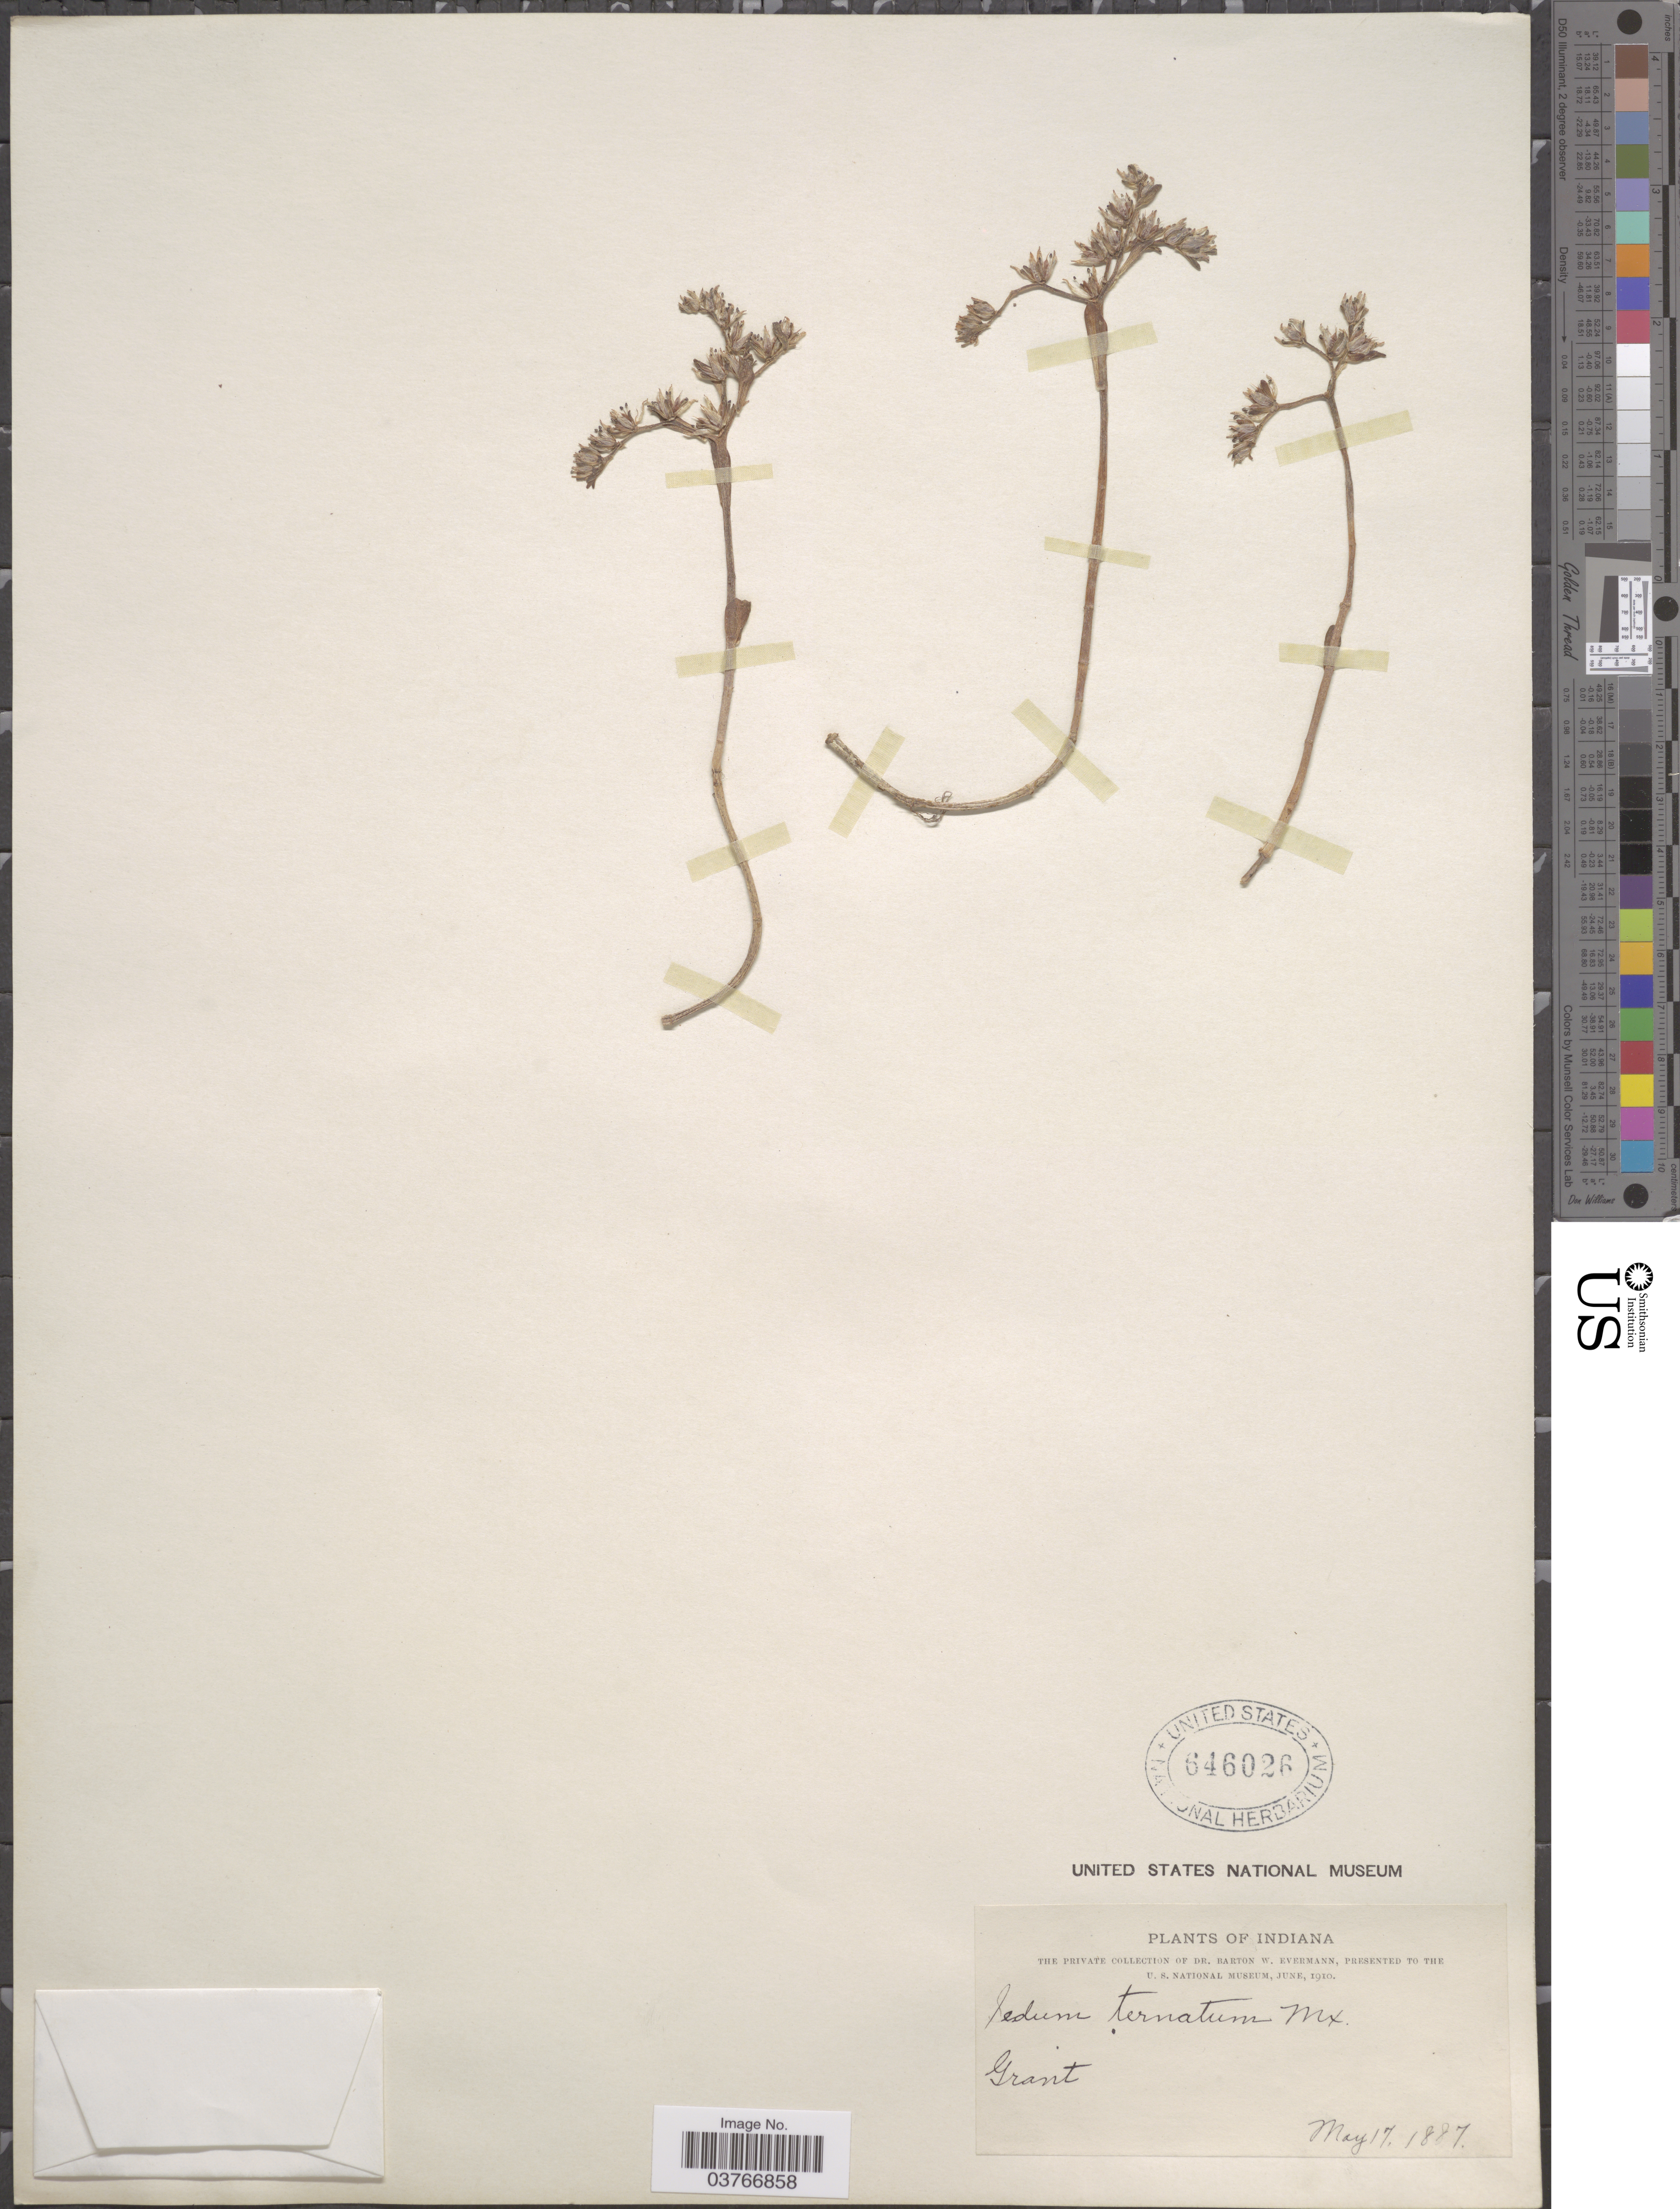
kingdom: Plantae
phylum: Tracheophyta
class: Magnoliopsida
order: Saxifragales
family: Crassulaceae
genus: Sedum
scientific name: Sedum ternatum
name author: Michx.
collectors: B. W. Evermann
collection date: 1887-05-17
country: United States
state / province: Indiana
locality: Grant.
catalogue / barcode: US 646026